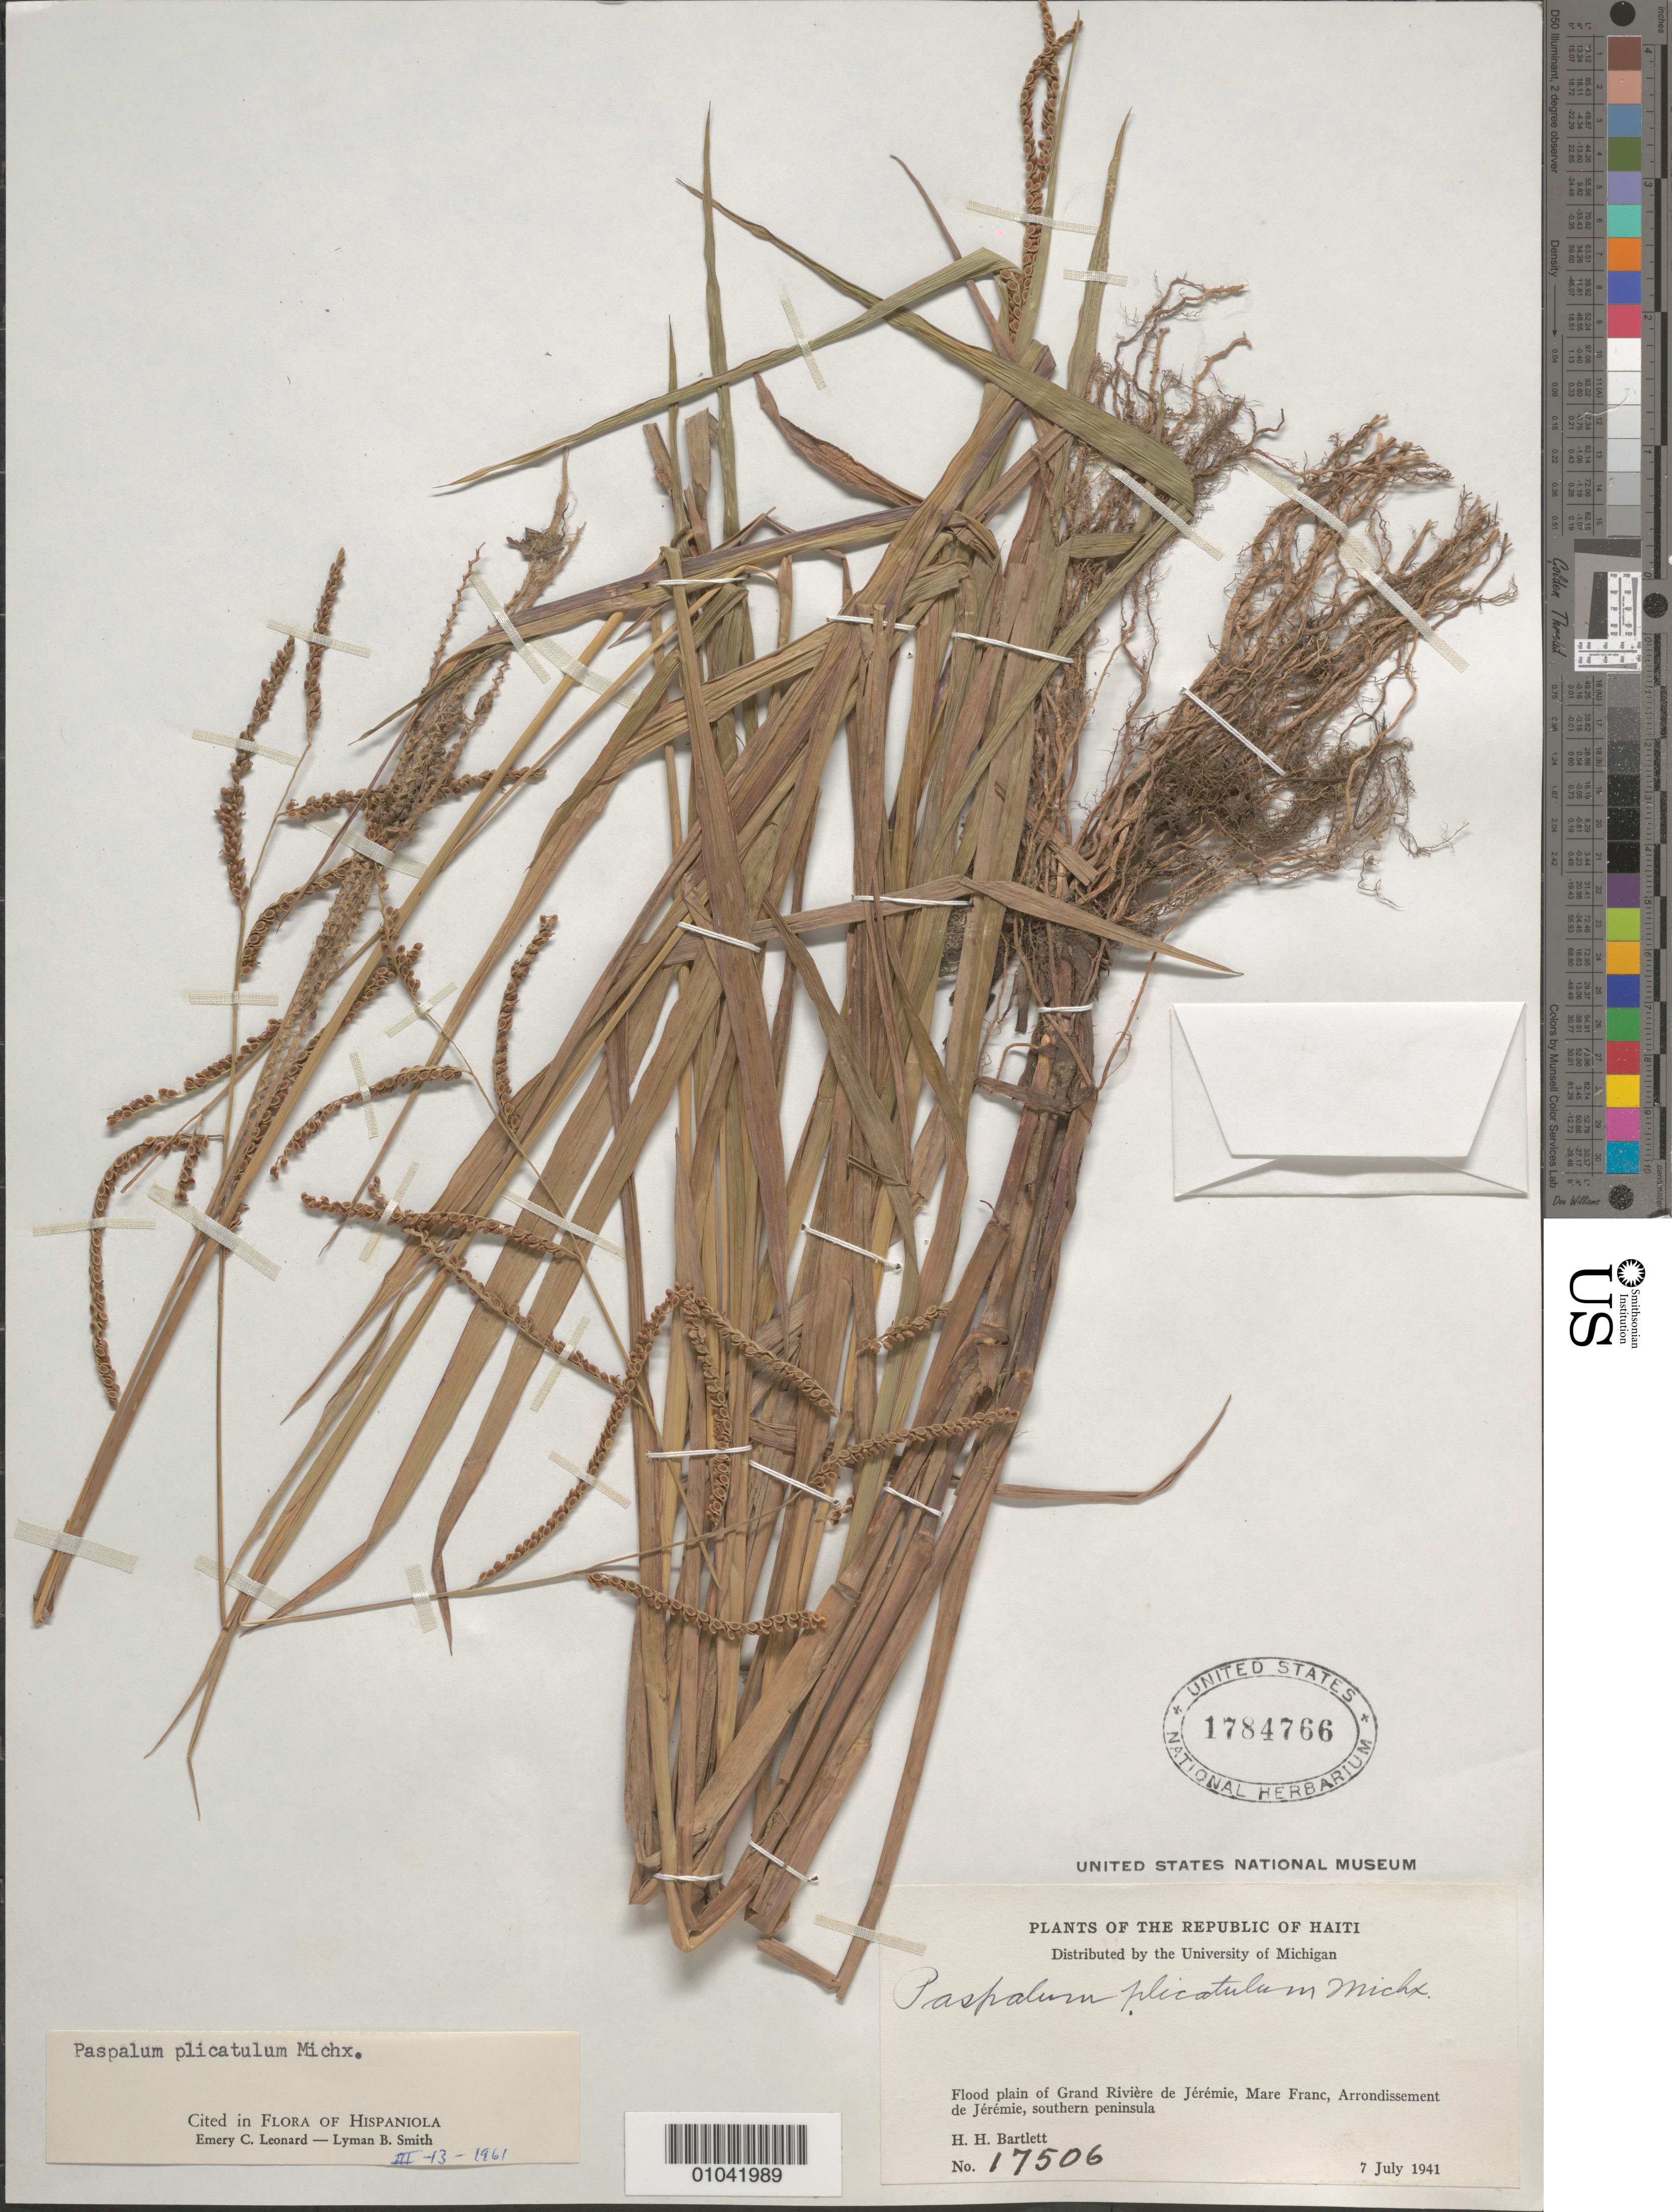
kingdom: Plantae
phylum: Tracheophyta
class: Liliopsida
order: Poales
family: Poaceae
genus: Paspalum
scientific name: Paspalum plicatulum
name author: Michx.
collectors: H. H. Bartlett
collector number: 17506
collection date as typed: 07 Jul 1941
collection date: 1941-07-07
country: Haiti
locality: Flood plain of the Grand Riviere de Jeremie, Mare Franc, Arondissement de Jeremie, southern peninsula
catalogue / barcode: US 1784766